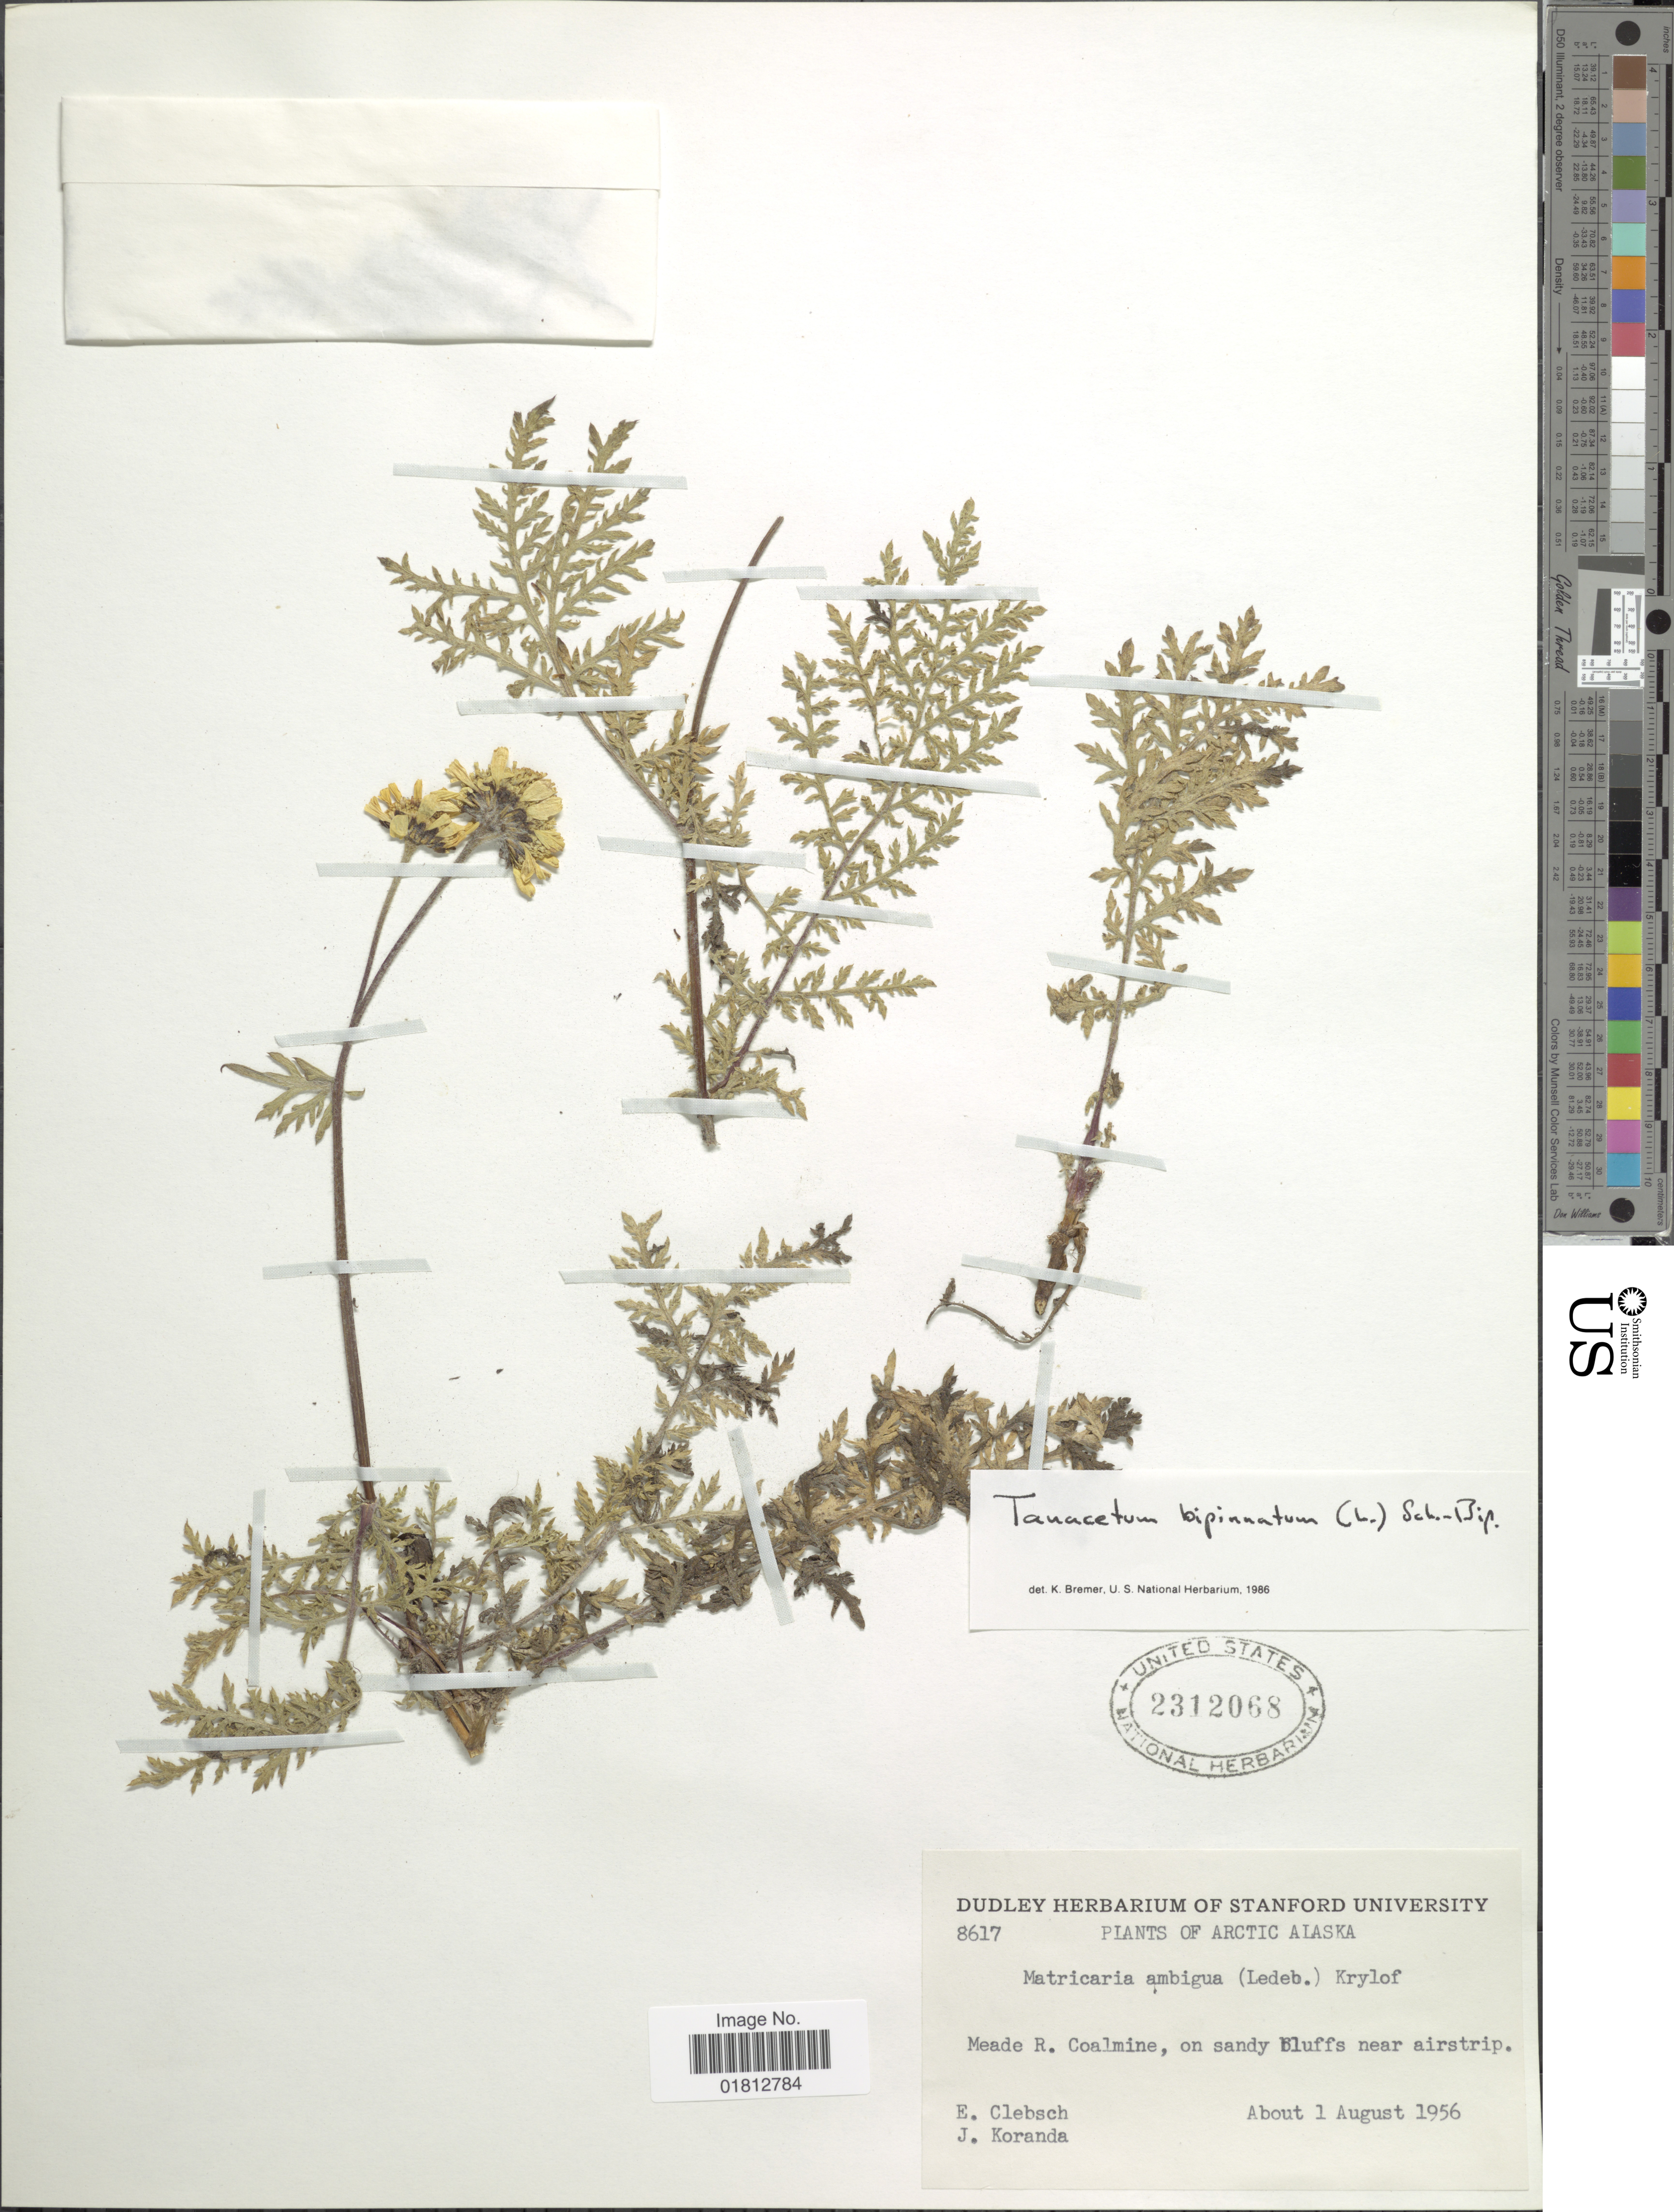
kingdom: Plantae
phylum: Tracheophyta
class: Magnoliopsida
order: Asterales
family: Asteraceae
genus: Tanacetum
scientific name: Tanacetum bipinnatum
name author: (L.) Sch. Bip.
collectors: E. Clebsch & J. Koranda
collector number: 8617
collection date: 1956-08-01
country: United States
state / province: Alaska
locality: Arctic Alaska, Meade R. Coalmine, on sandy Bluffs near airstrip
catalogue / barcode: US 2312068